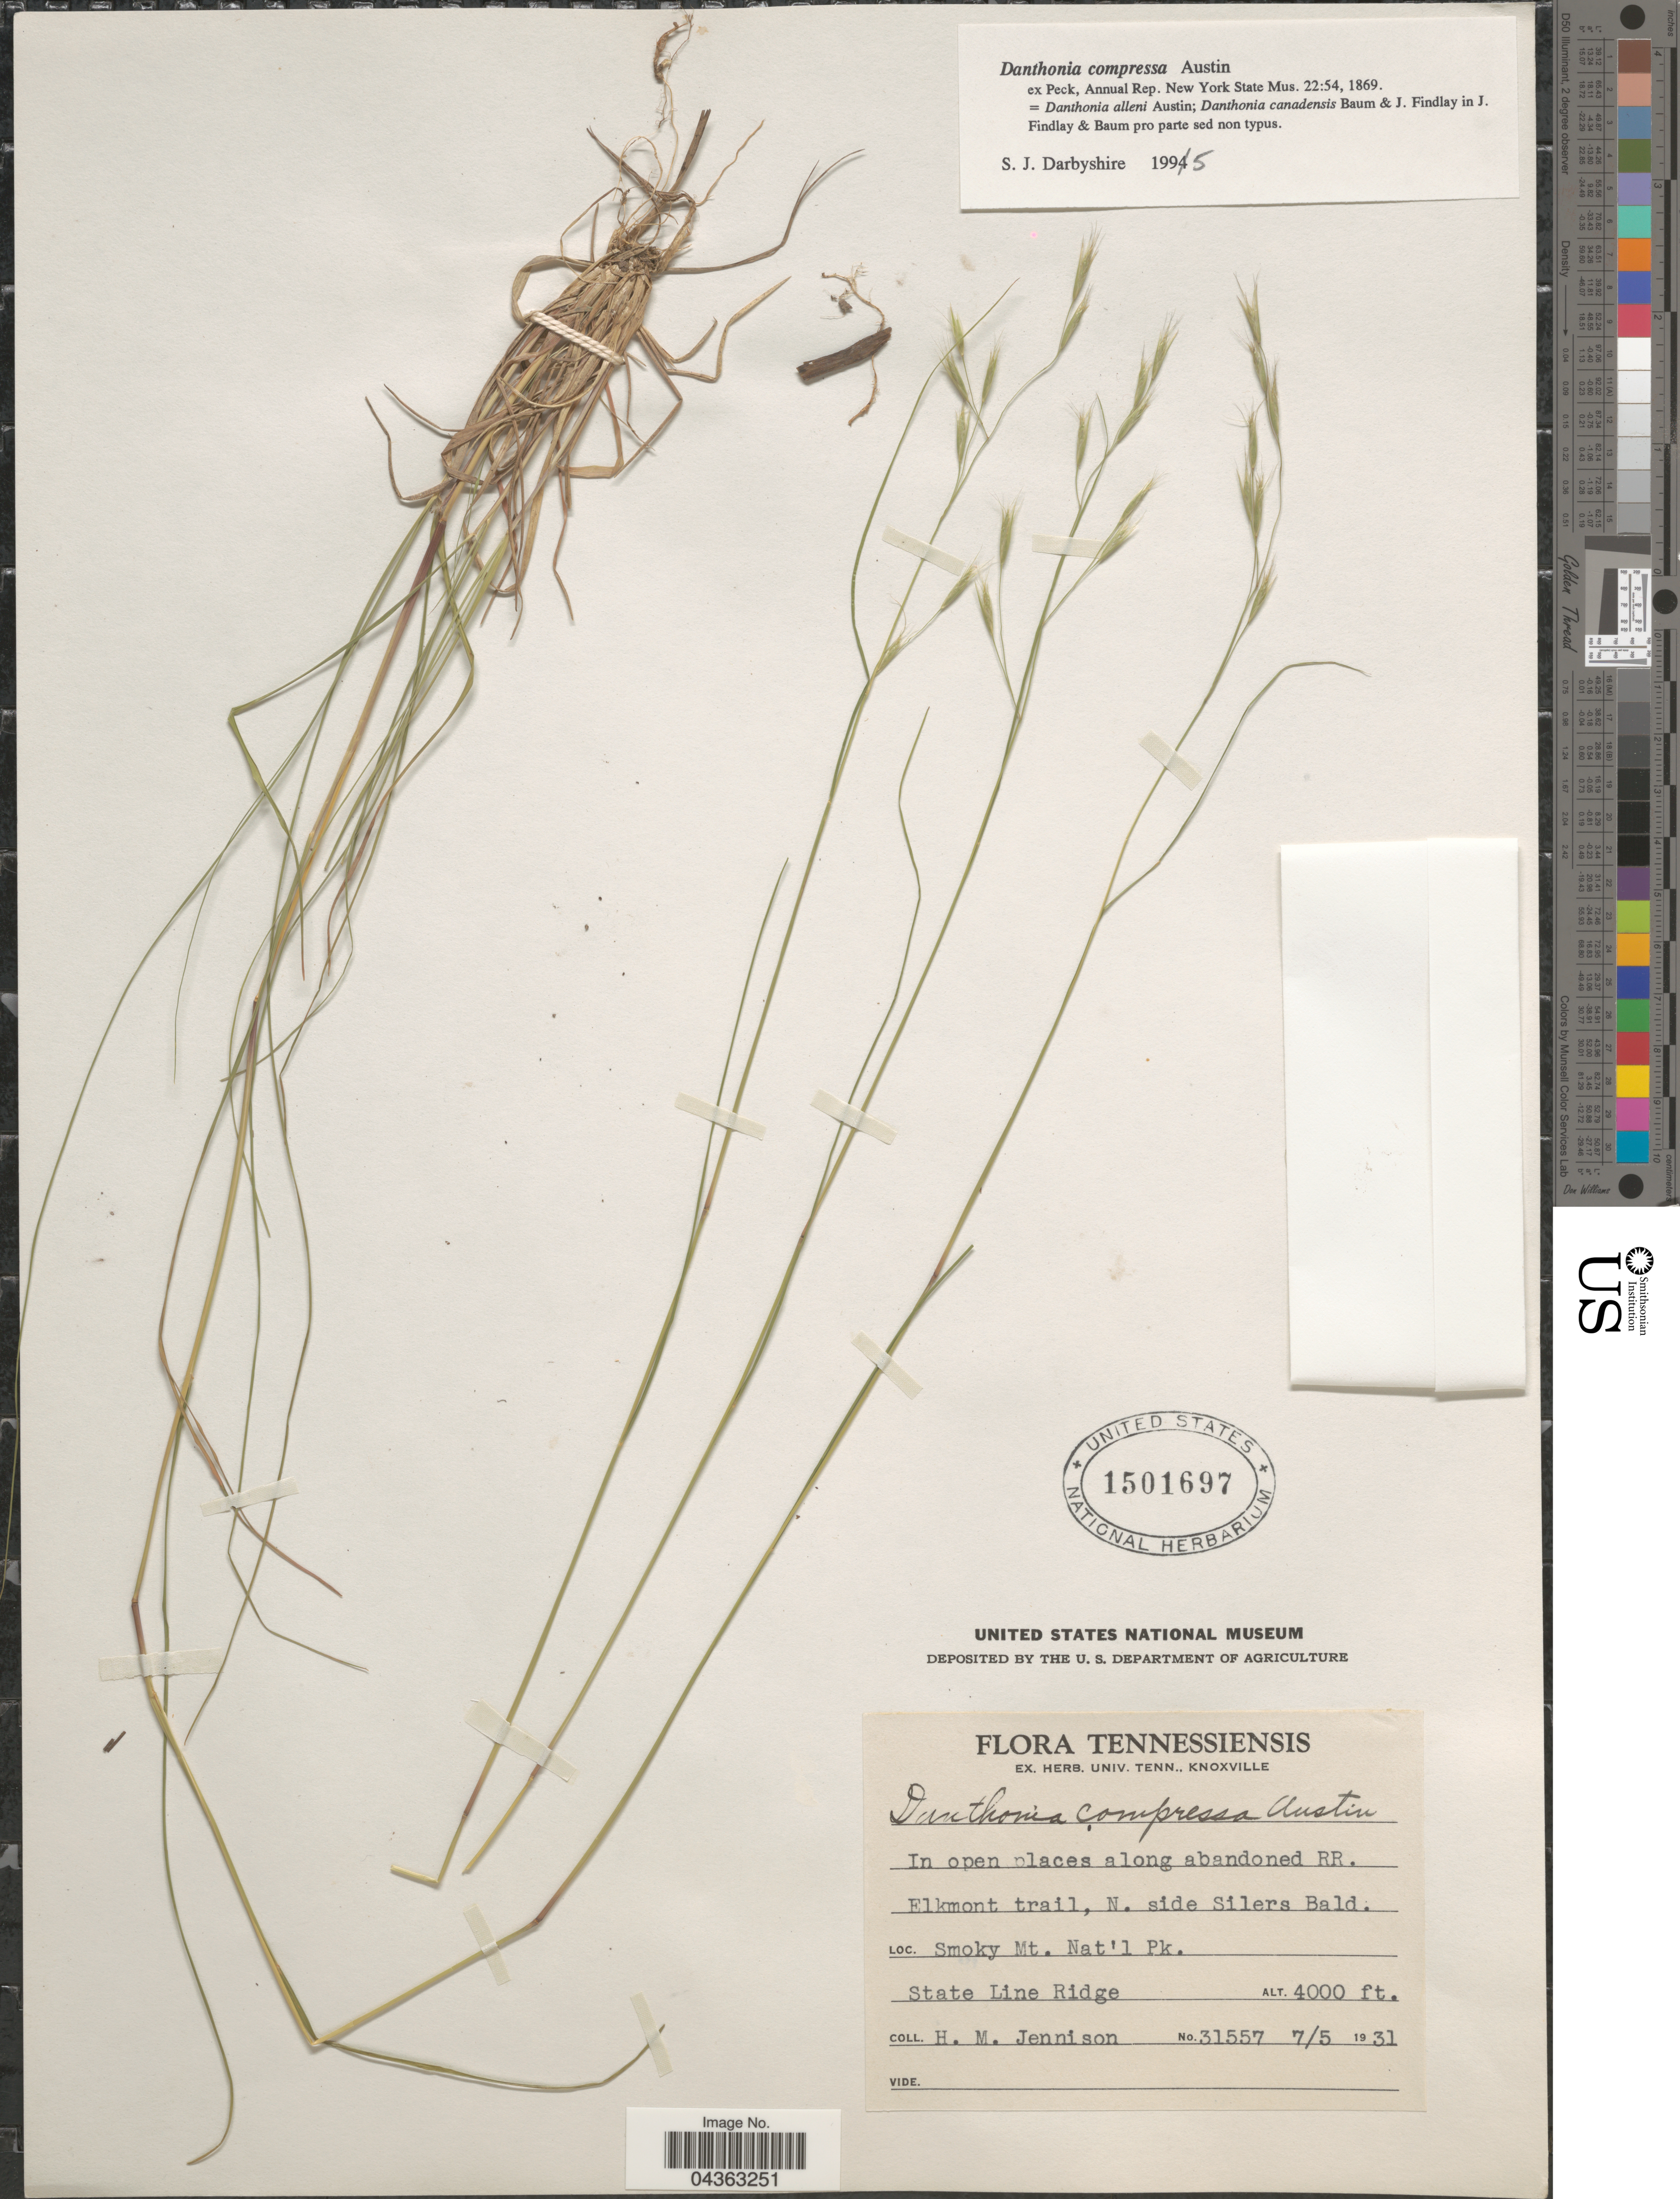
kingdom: Plantae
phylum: Tracheophyta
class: Liliopsida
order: Poales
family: Poaceae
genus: Danthonia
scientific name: Danthonia compressa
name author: Austin in F. Peck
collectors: H. Jennison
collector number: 31557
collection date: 1931-07-05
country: United States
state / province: Tennessee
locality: In open places along abandoned RR. Elkmont trail, N. side Silders Bald. Smoky Mt. Nat'l Pk. State Line Ridge.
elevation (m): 1219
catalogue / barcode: US 1501697